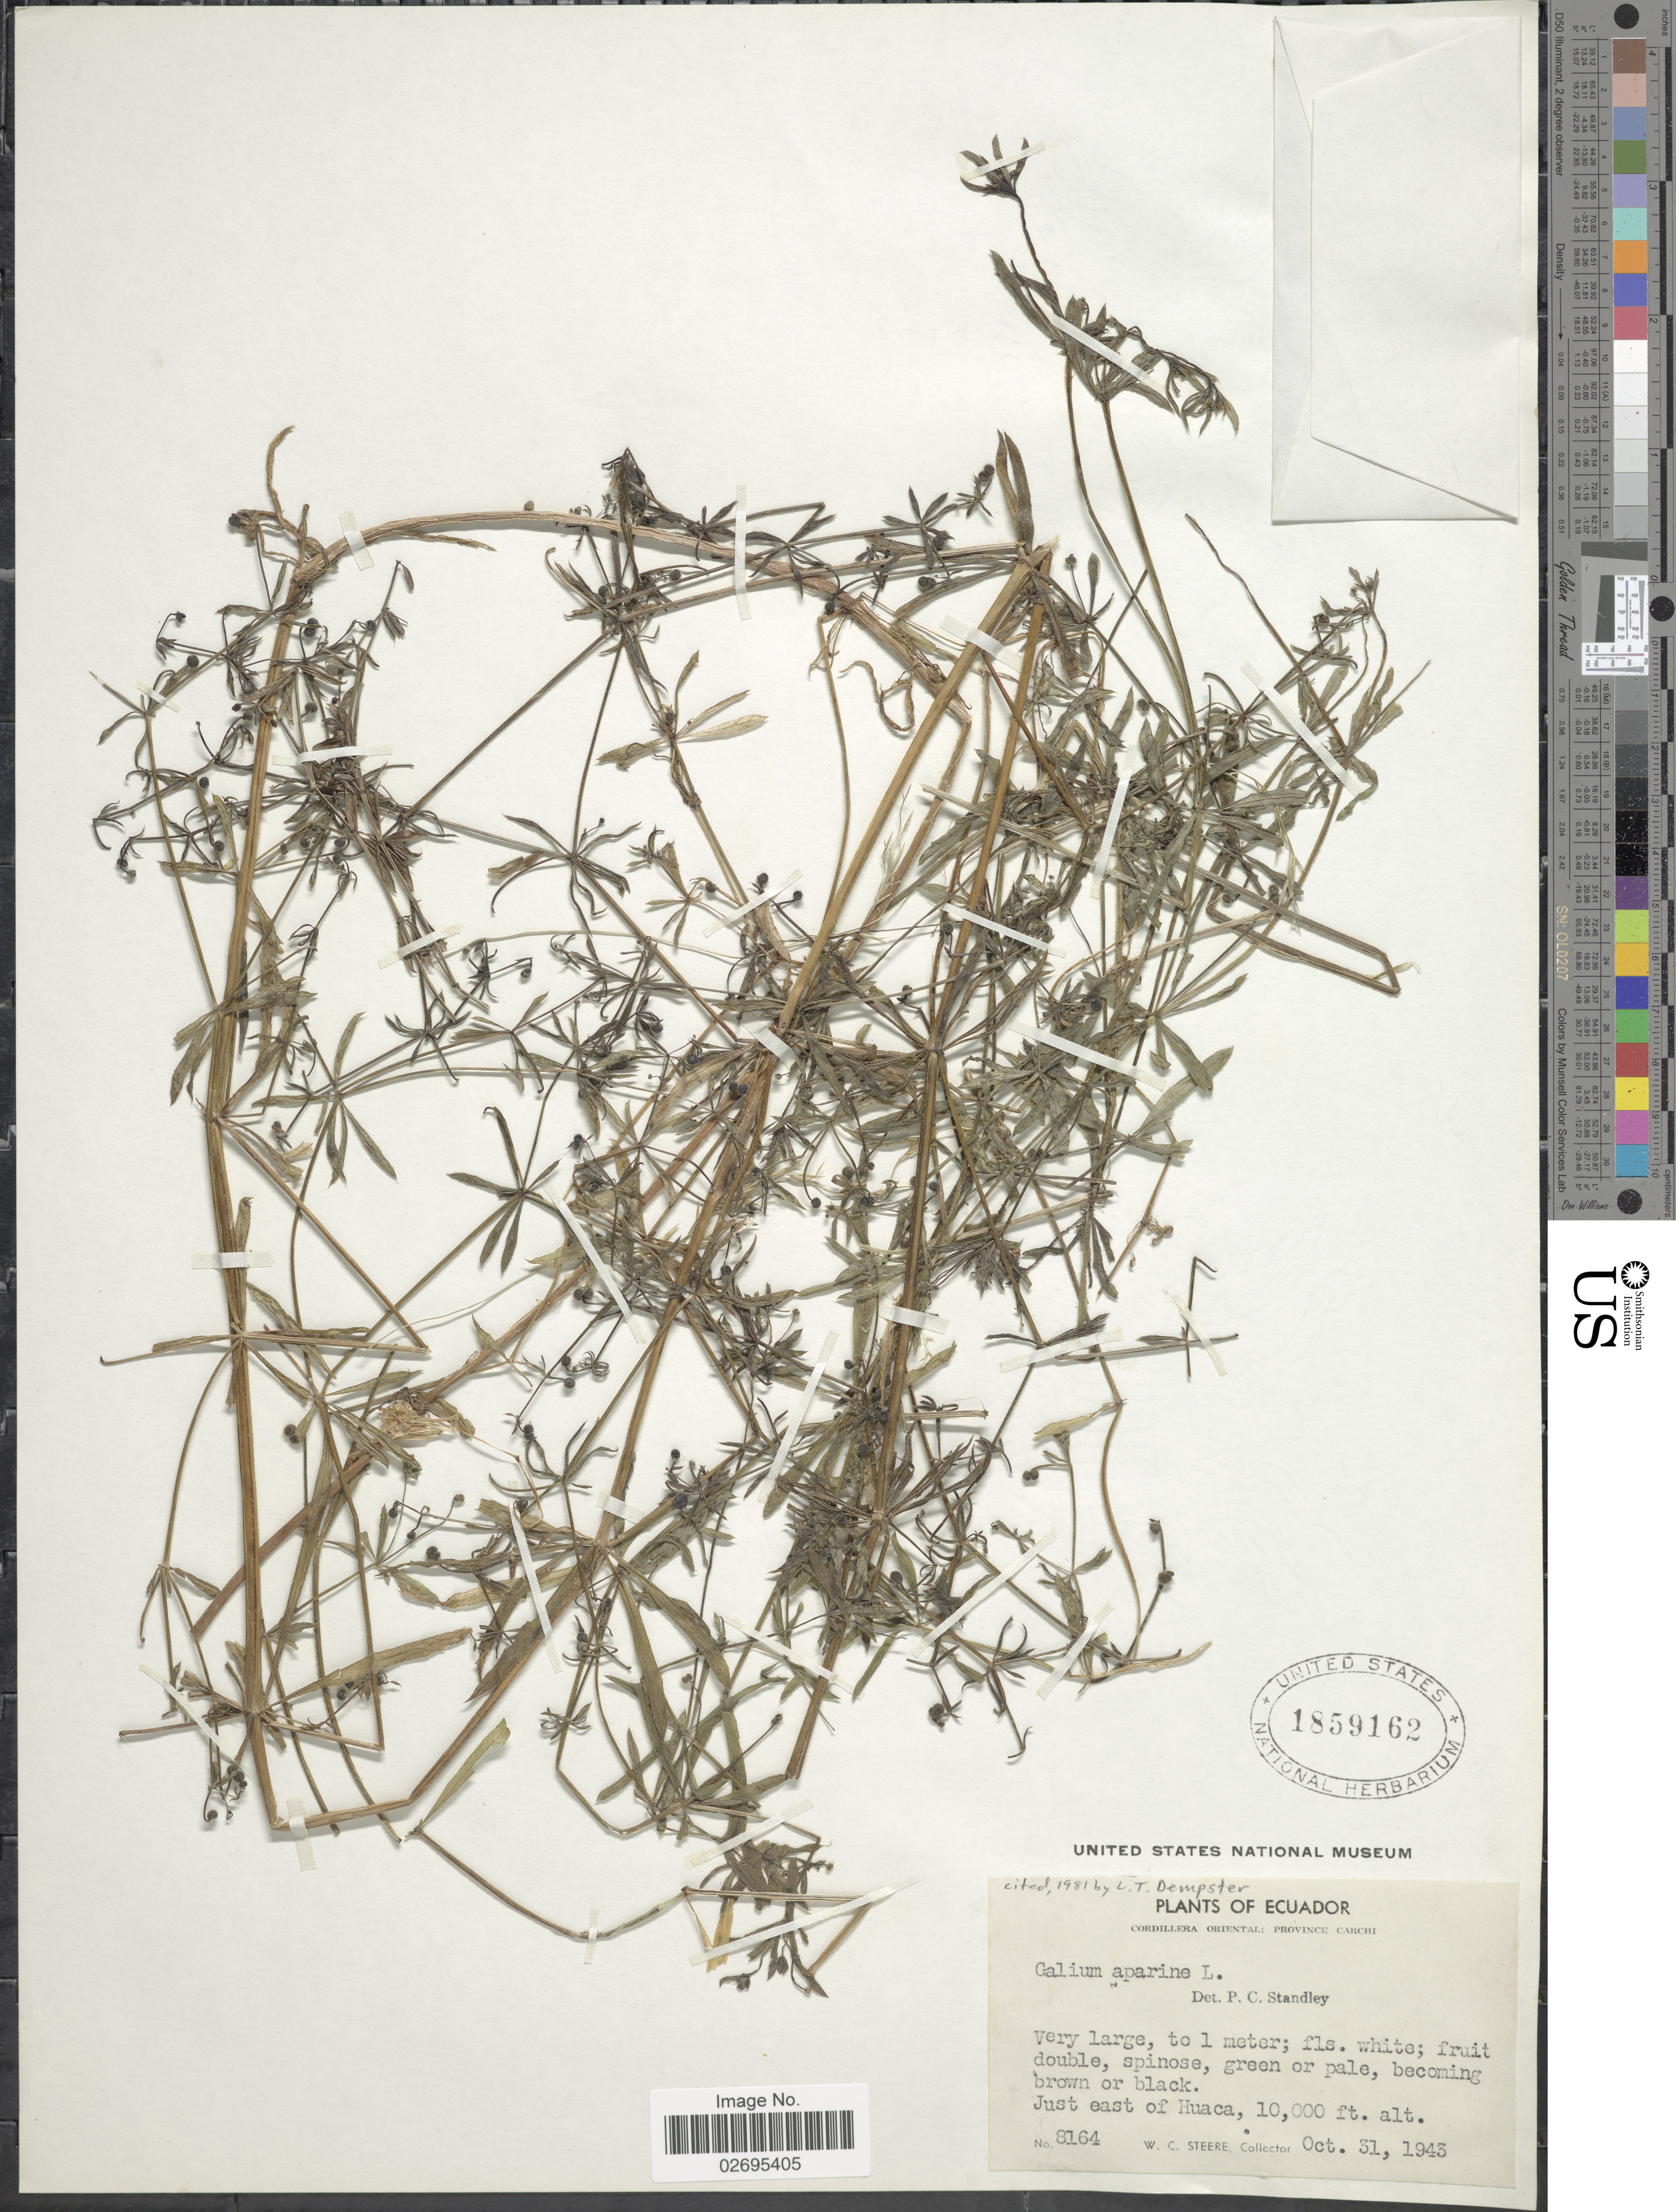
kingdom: Plantae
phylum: Tracheophyta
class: Magnoliopsida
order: Gentianales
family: Rubiaceae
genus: Galium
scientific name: Galium aparine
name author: L.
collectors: W. C. Steere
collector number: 8164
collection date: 1943-10-31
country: Ecuador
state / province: Carchi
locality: Cordillera Oriental, Just east of Huaca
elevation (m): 3048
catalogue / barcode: US 1859162